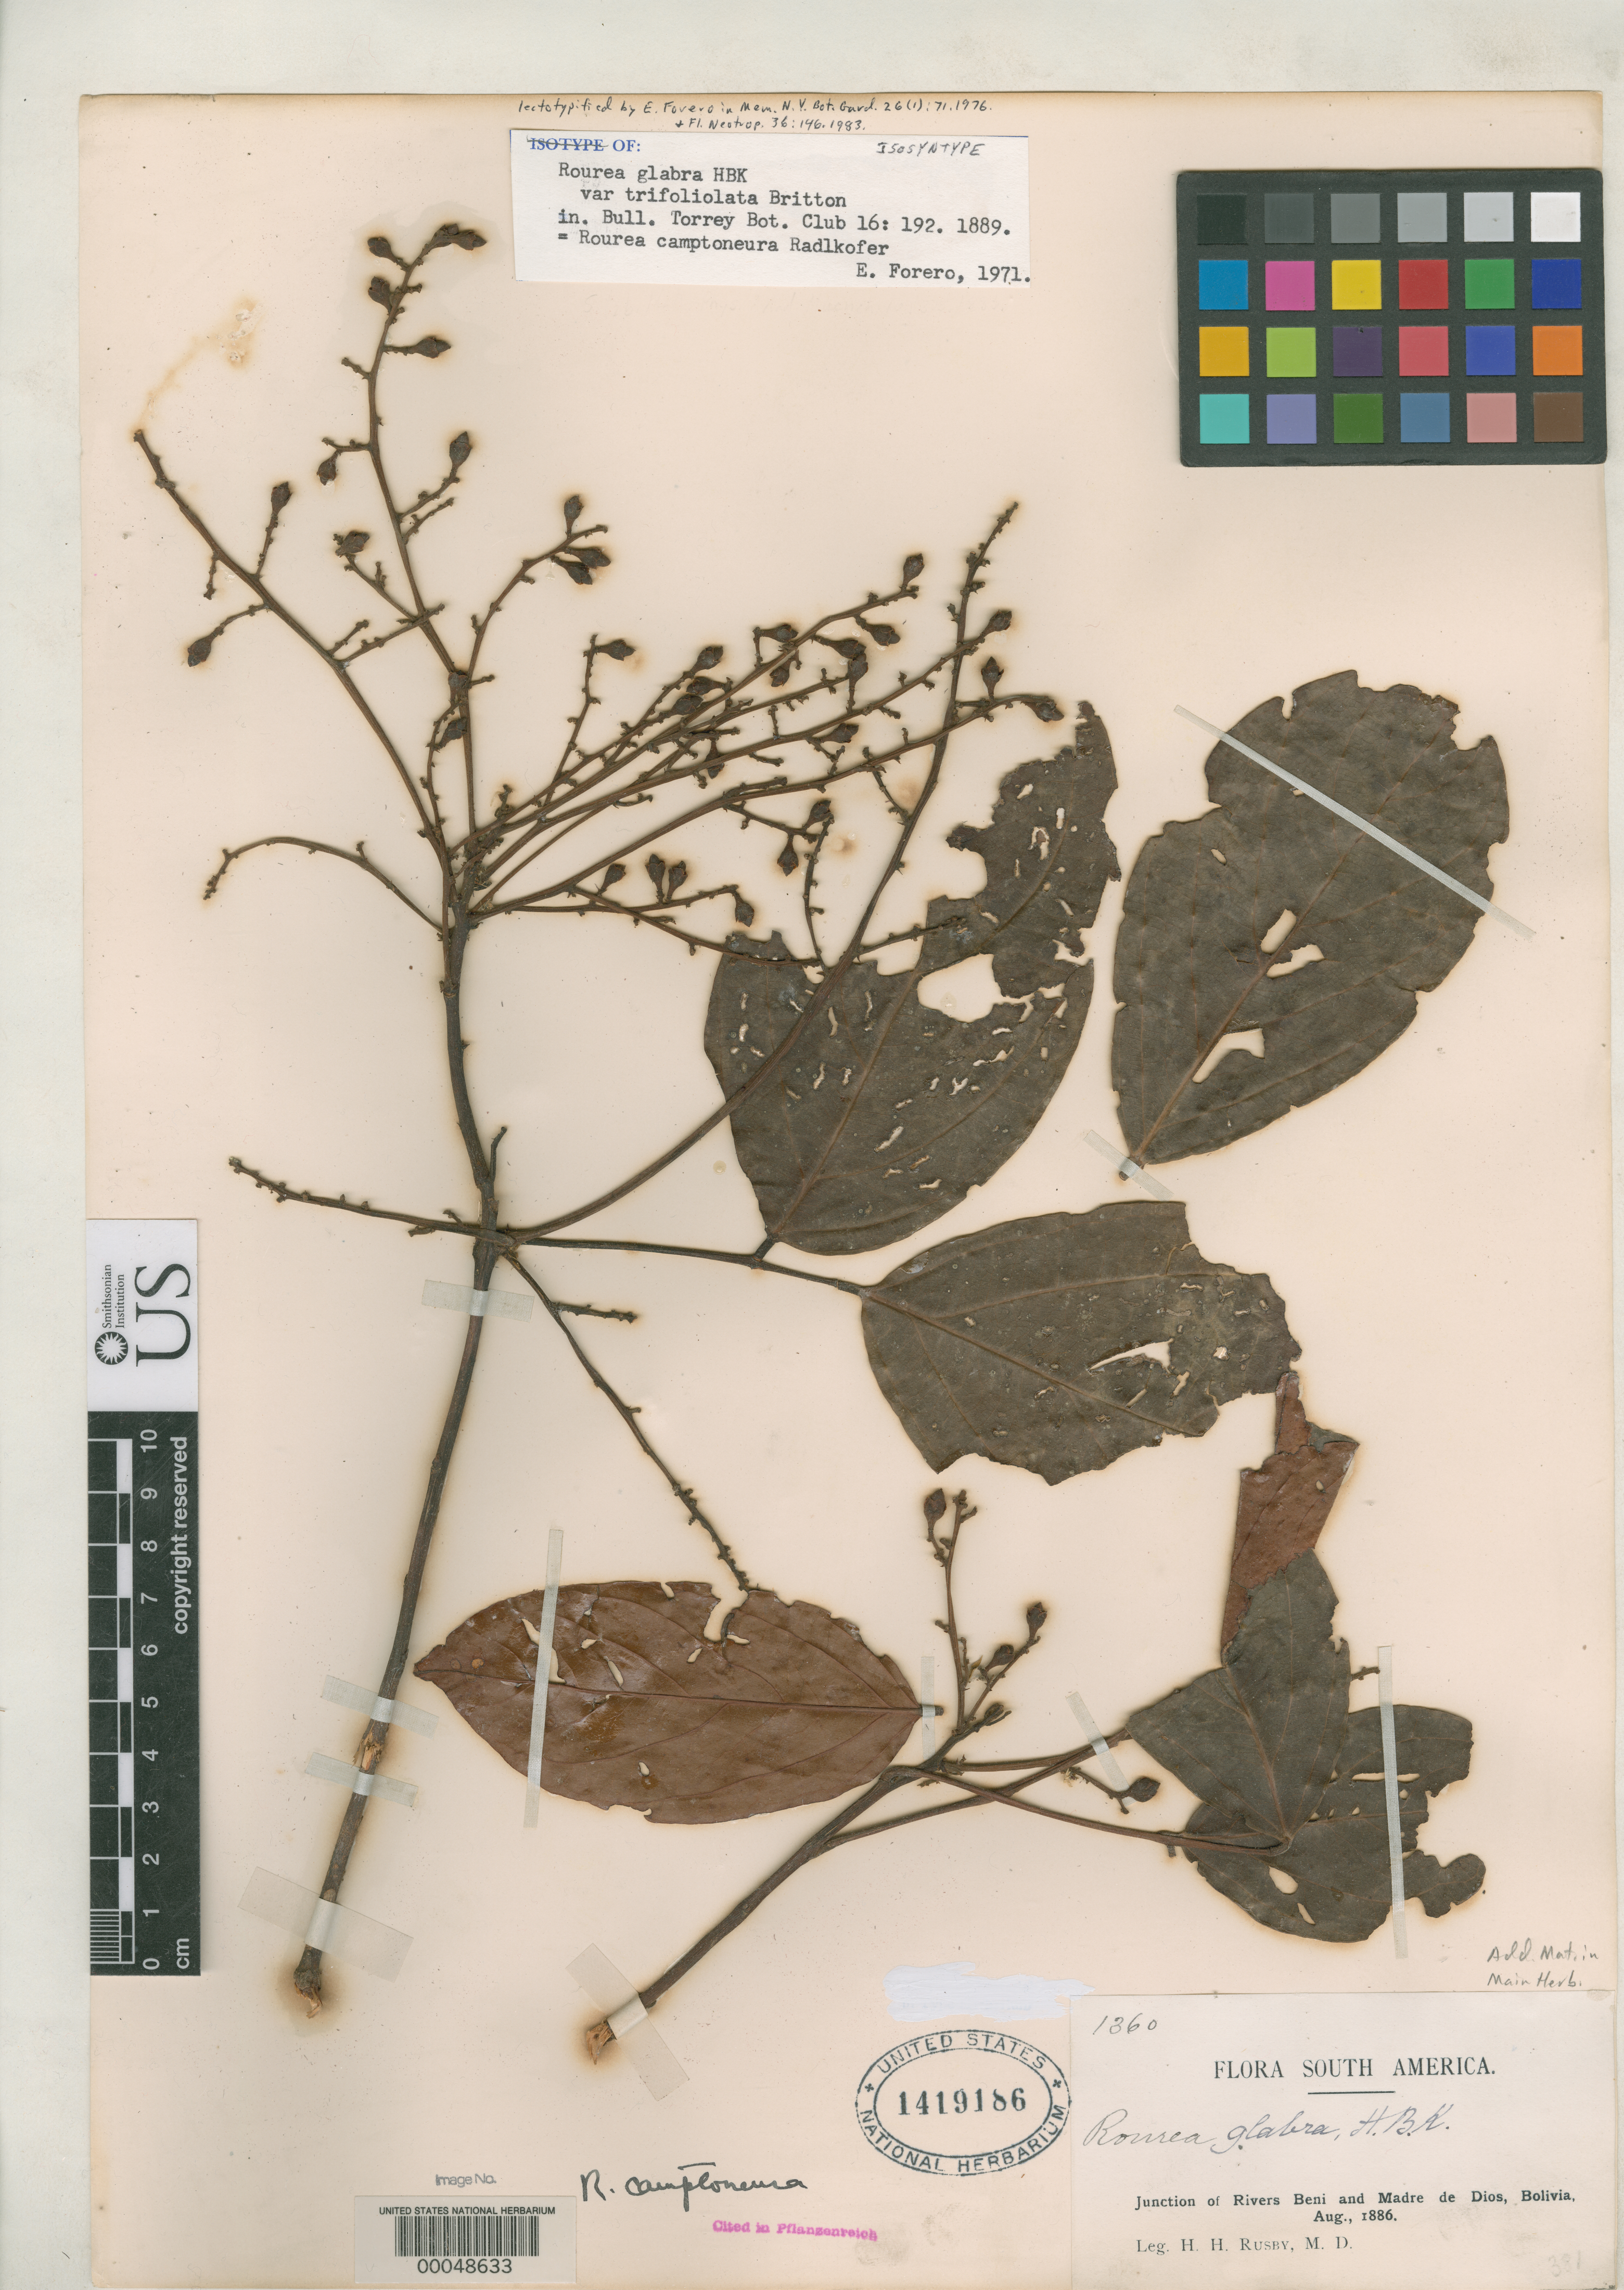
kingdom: Plantae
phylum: Tracheophyta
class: Magnoliopsida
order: Oxalidales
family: Connaraceae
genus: Rourea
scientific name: Rourea glabra var. trifoliolata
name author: Britton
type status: Isolectotype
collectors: H. H. Rusby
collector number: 1360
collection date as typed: Aug 1886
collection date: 1886-08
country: Bolivia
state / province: Beni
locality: Junction of Rivers Beni and Madre de Dios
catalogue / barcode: US 1419186